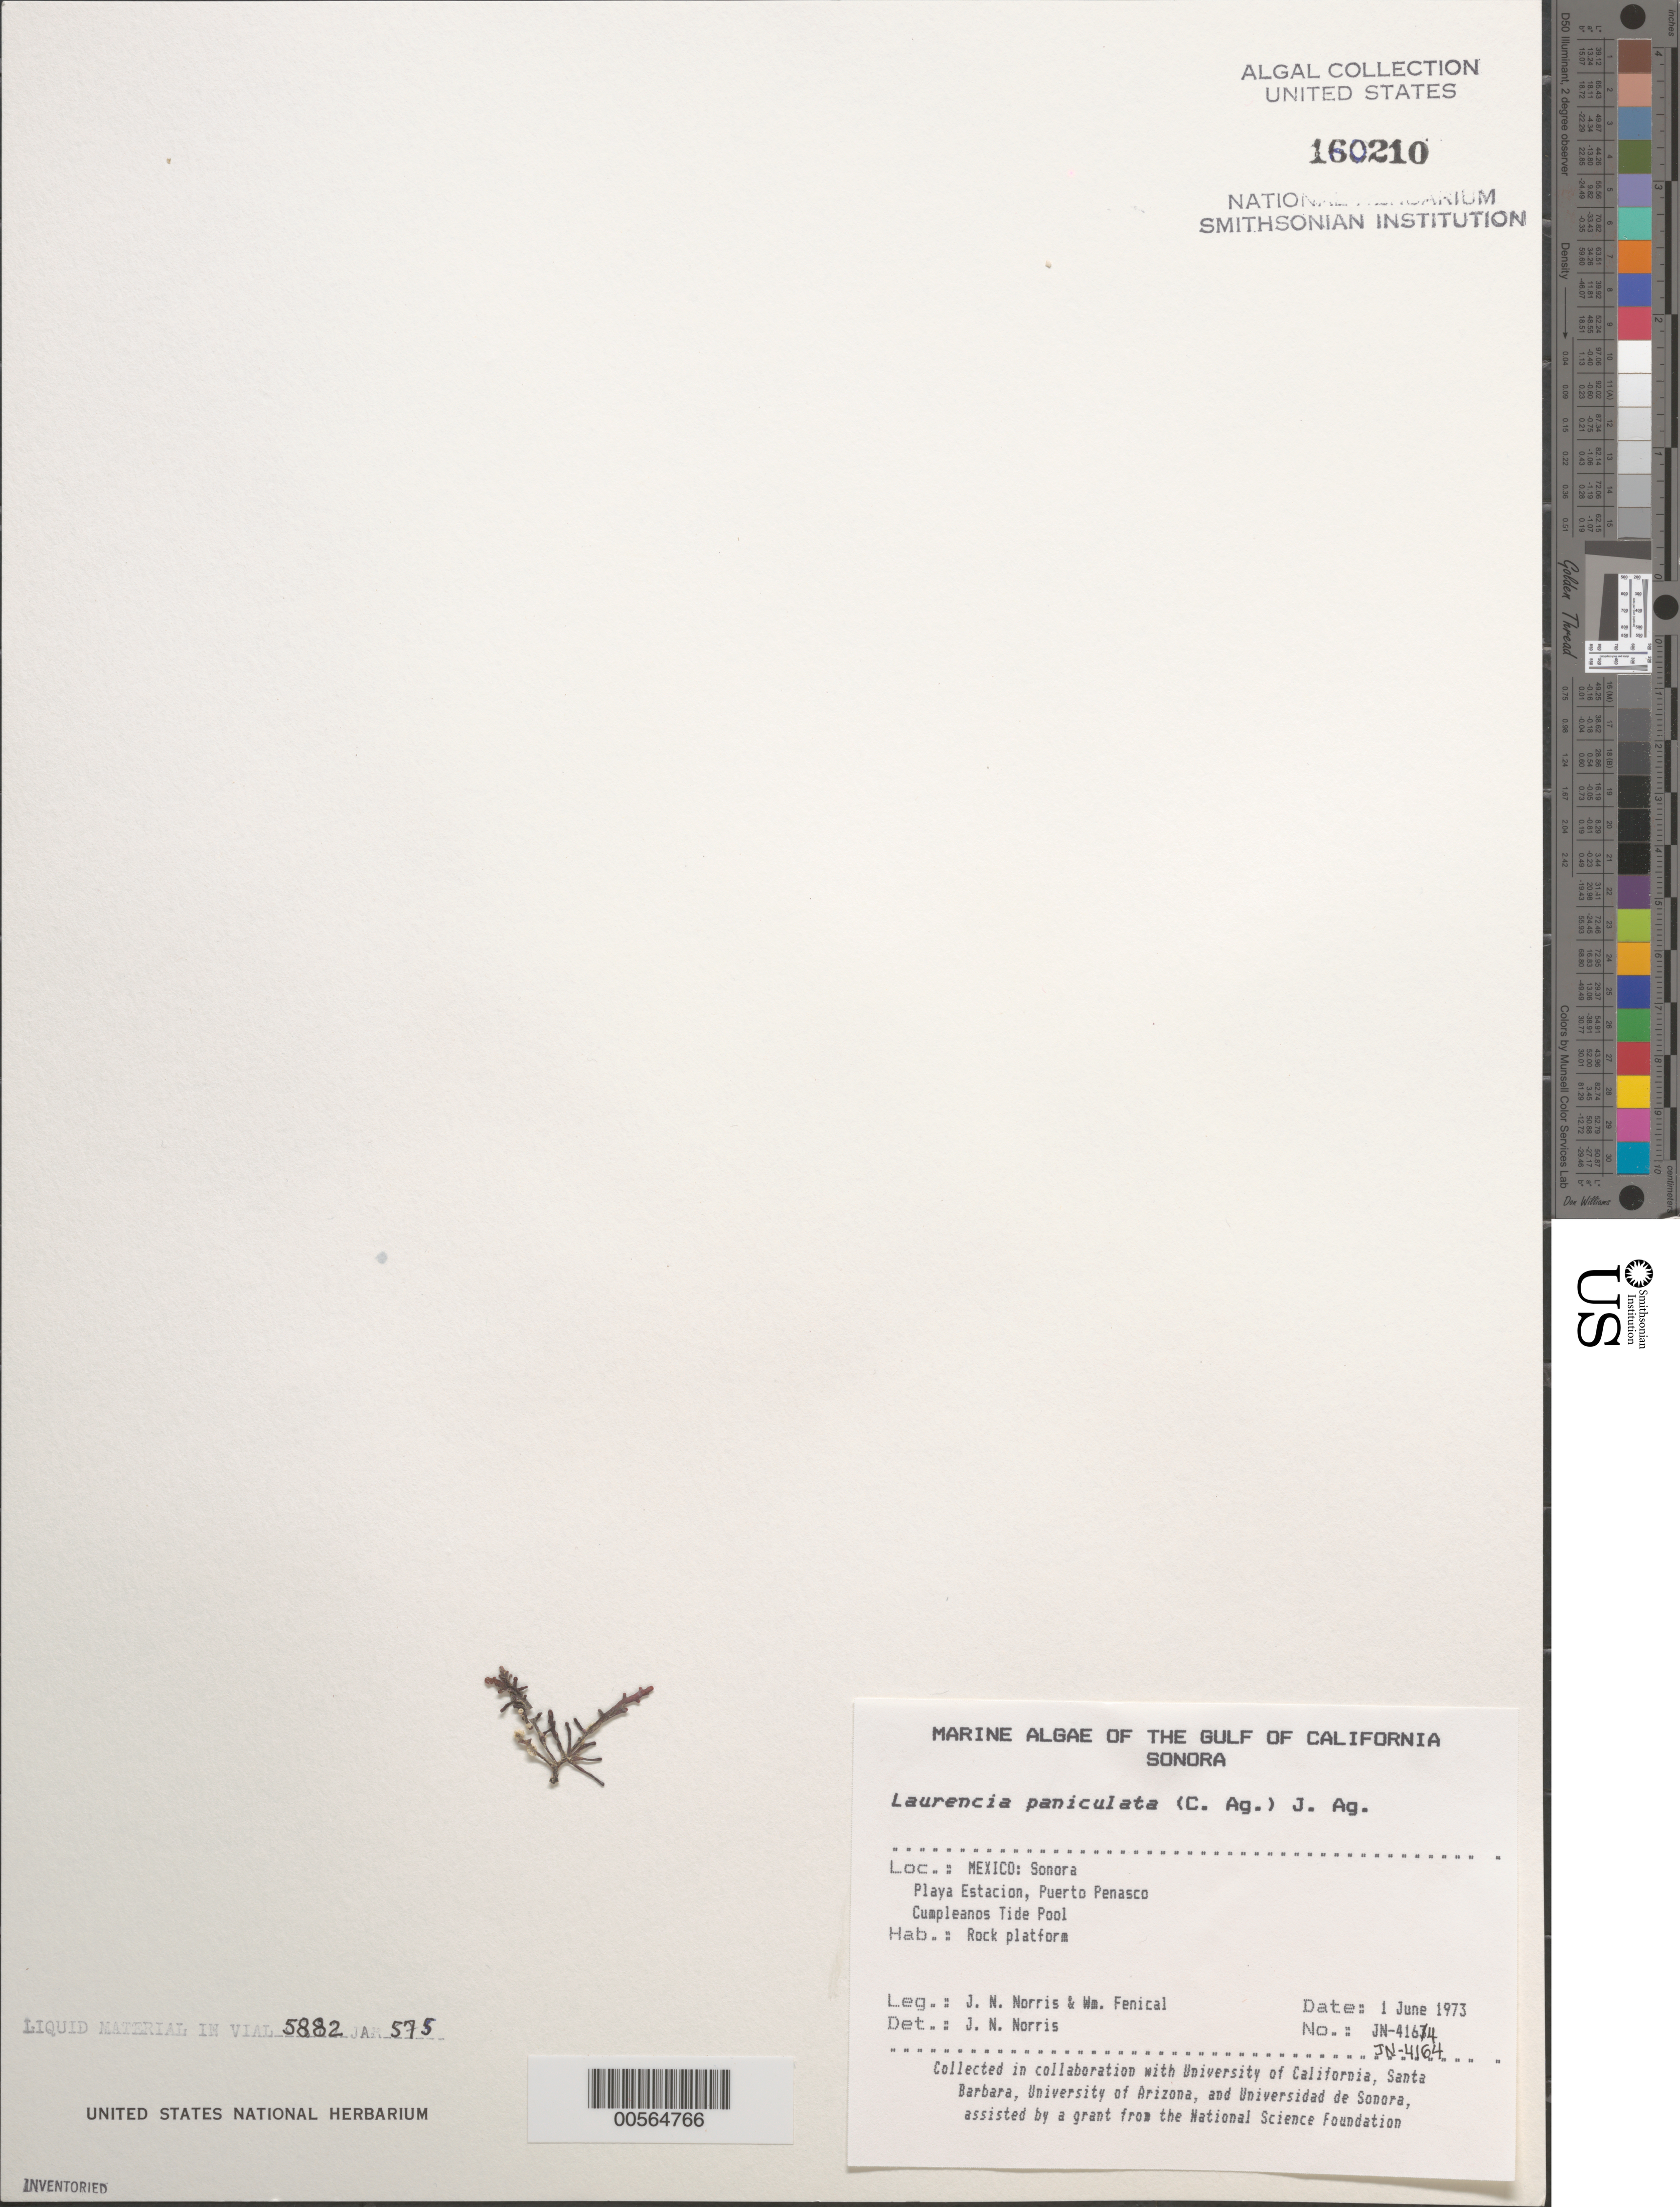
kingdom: Plantae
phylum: Rhodophyta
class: Florideophyceae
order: Ceramiales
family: Rhodomelaceae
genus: Palisada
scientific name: Palisada thuyoides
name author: (Kützing) Cassano et al.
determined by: Algae name updating Project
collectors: J. N. Norris & W. Fenical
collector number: JN-4164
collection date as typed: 01 Jun 1973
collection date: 1973-06-01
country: Mexico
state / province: Sonora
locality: Playa Estacion, Puerto Penasco, Cumpleanos Tide Pool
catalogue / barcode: US 160210